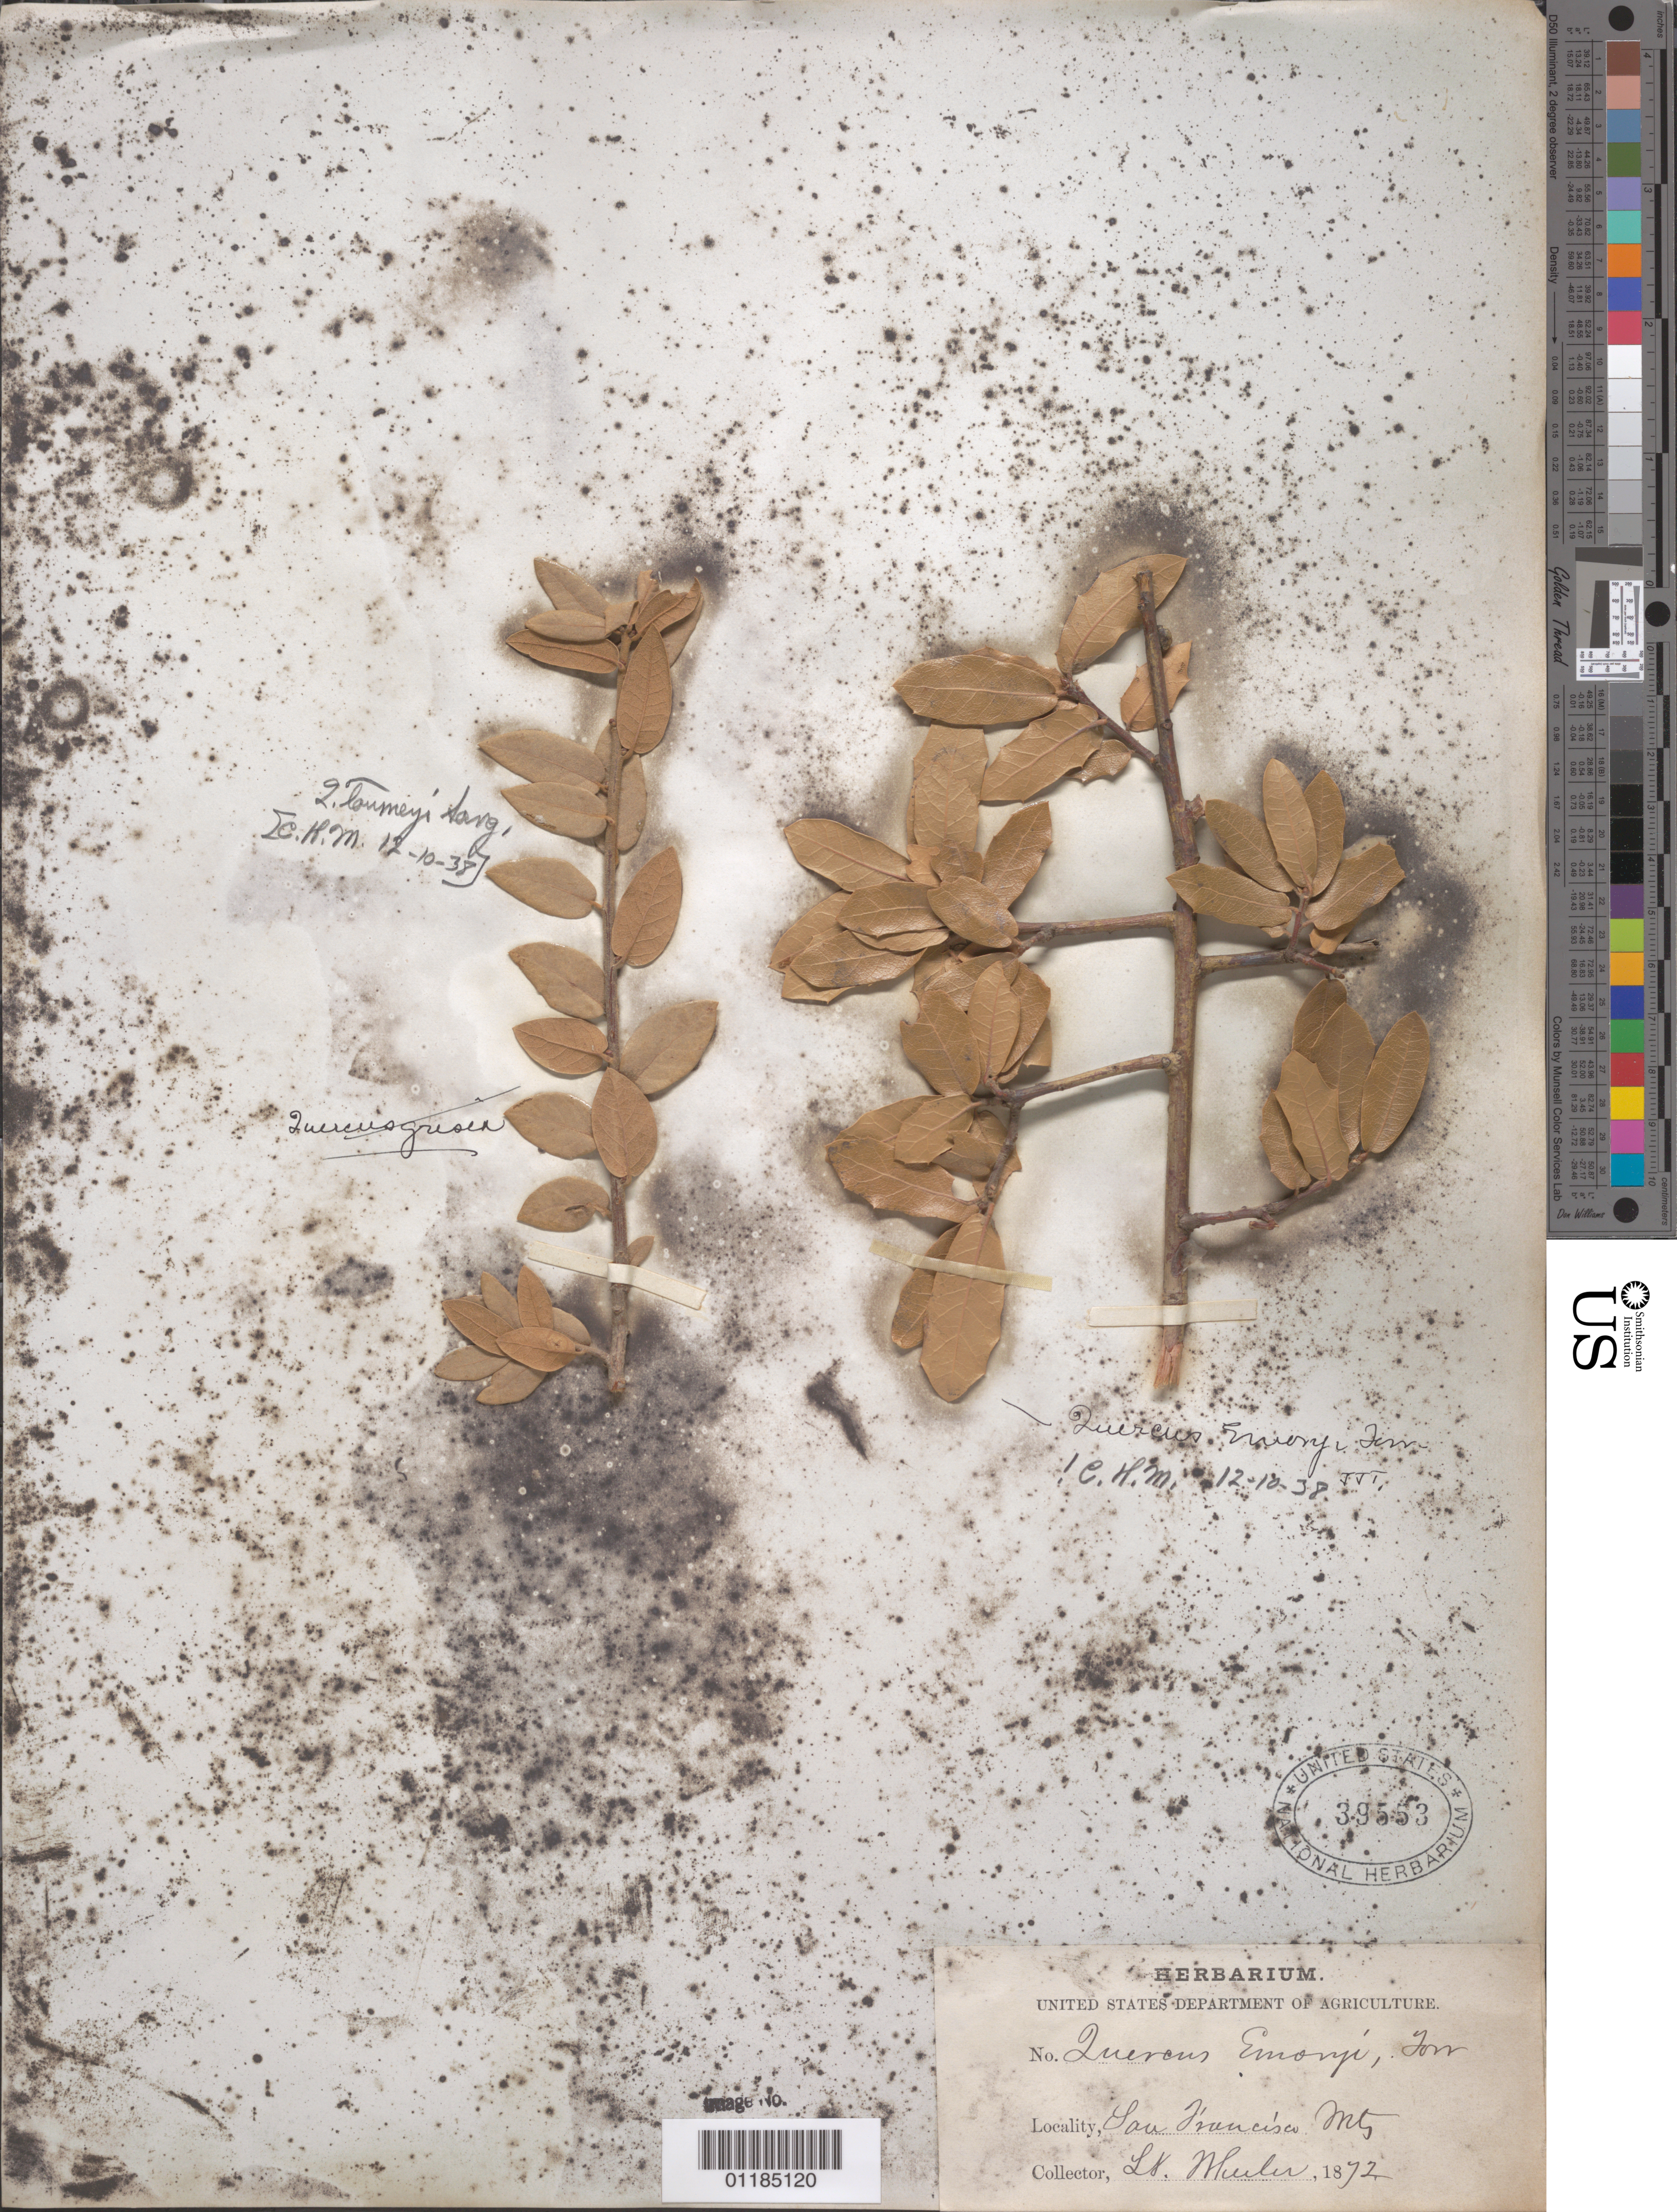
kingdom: Plantae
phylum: Tracheophyta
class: Magnoliopsida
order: Fagales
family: Fagaceae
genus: Quercus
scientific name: Quercus emoryi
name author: Torr. in Emory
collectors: -- Wheeler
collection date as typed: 1872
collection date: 1872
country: United States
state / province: Nevada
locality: San Francisco Mts.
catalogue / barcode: US 39553